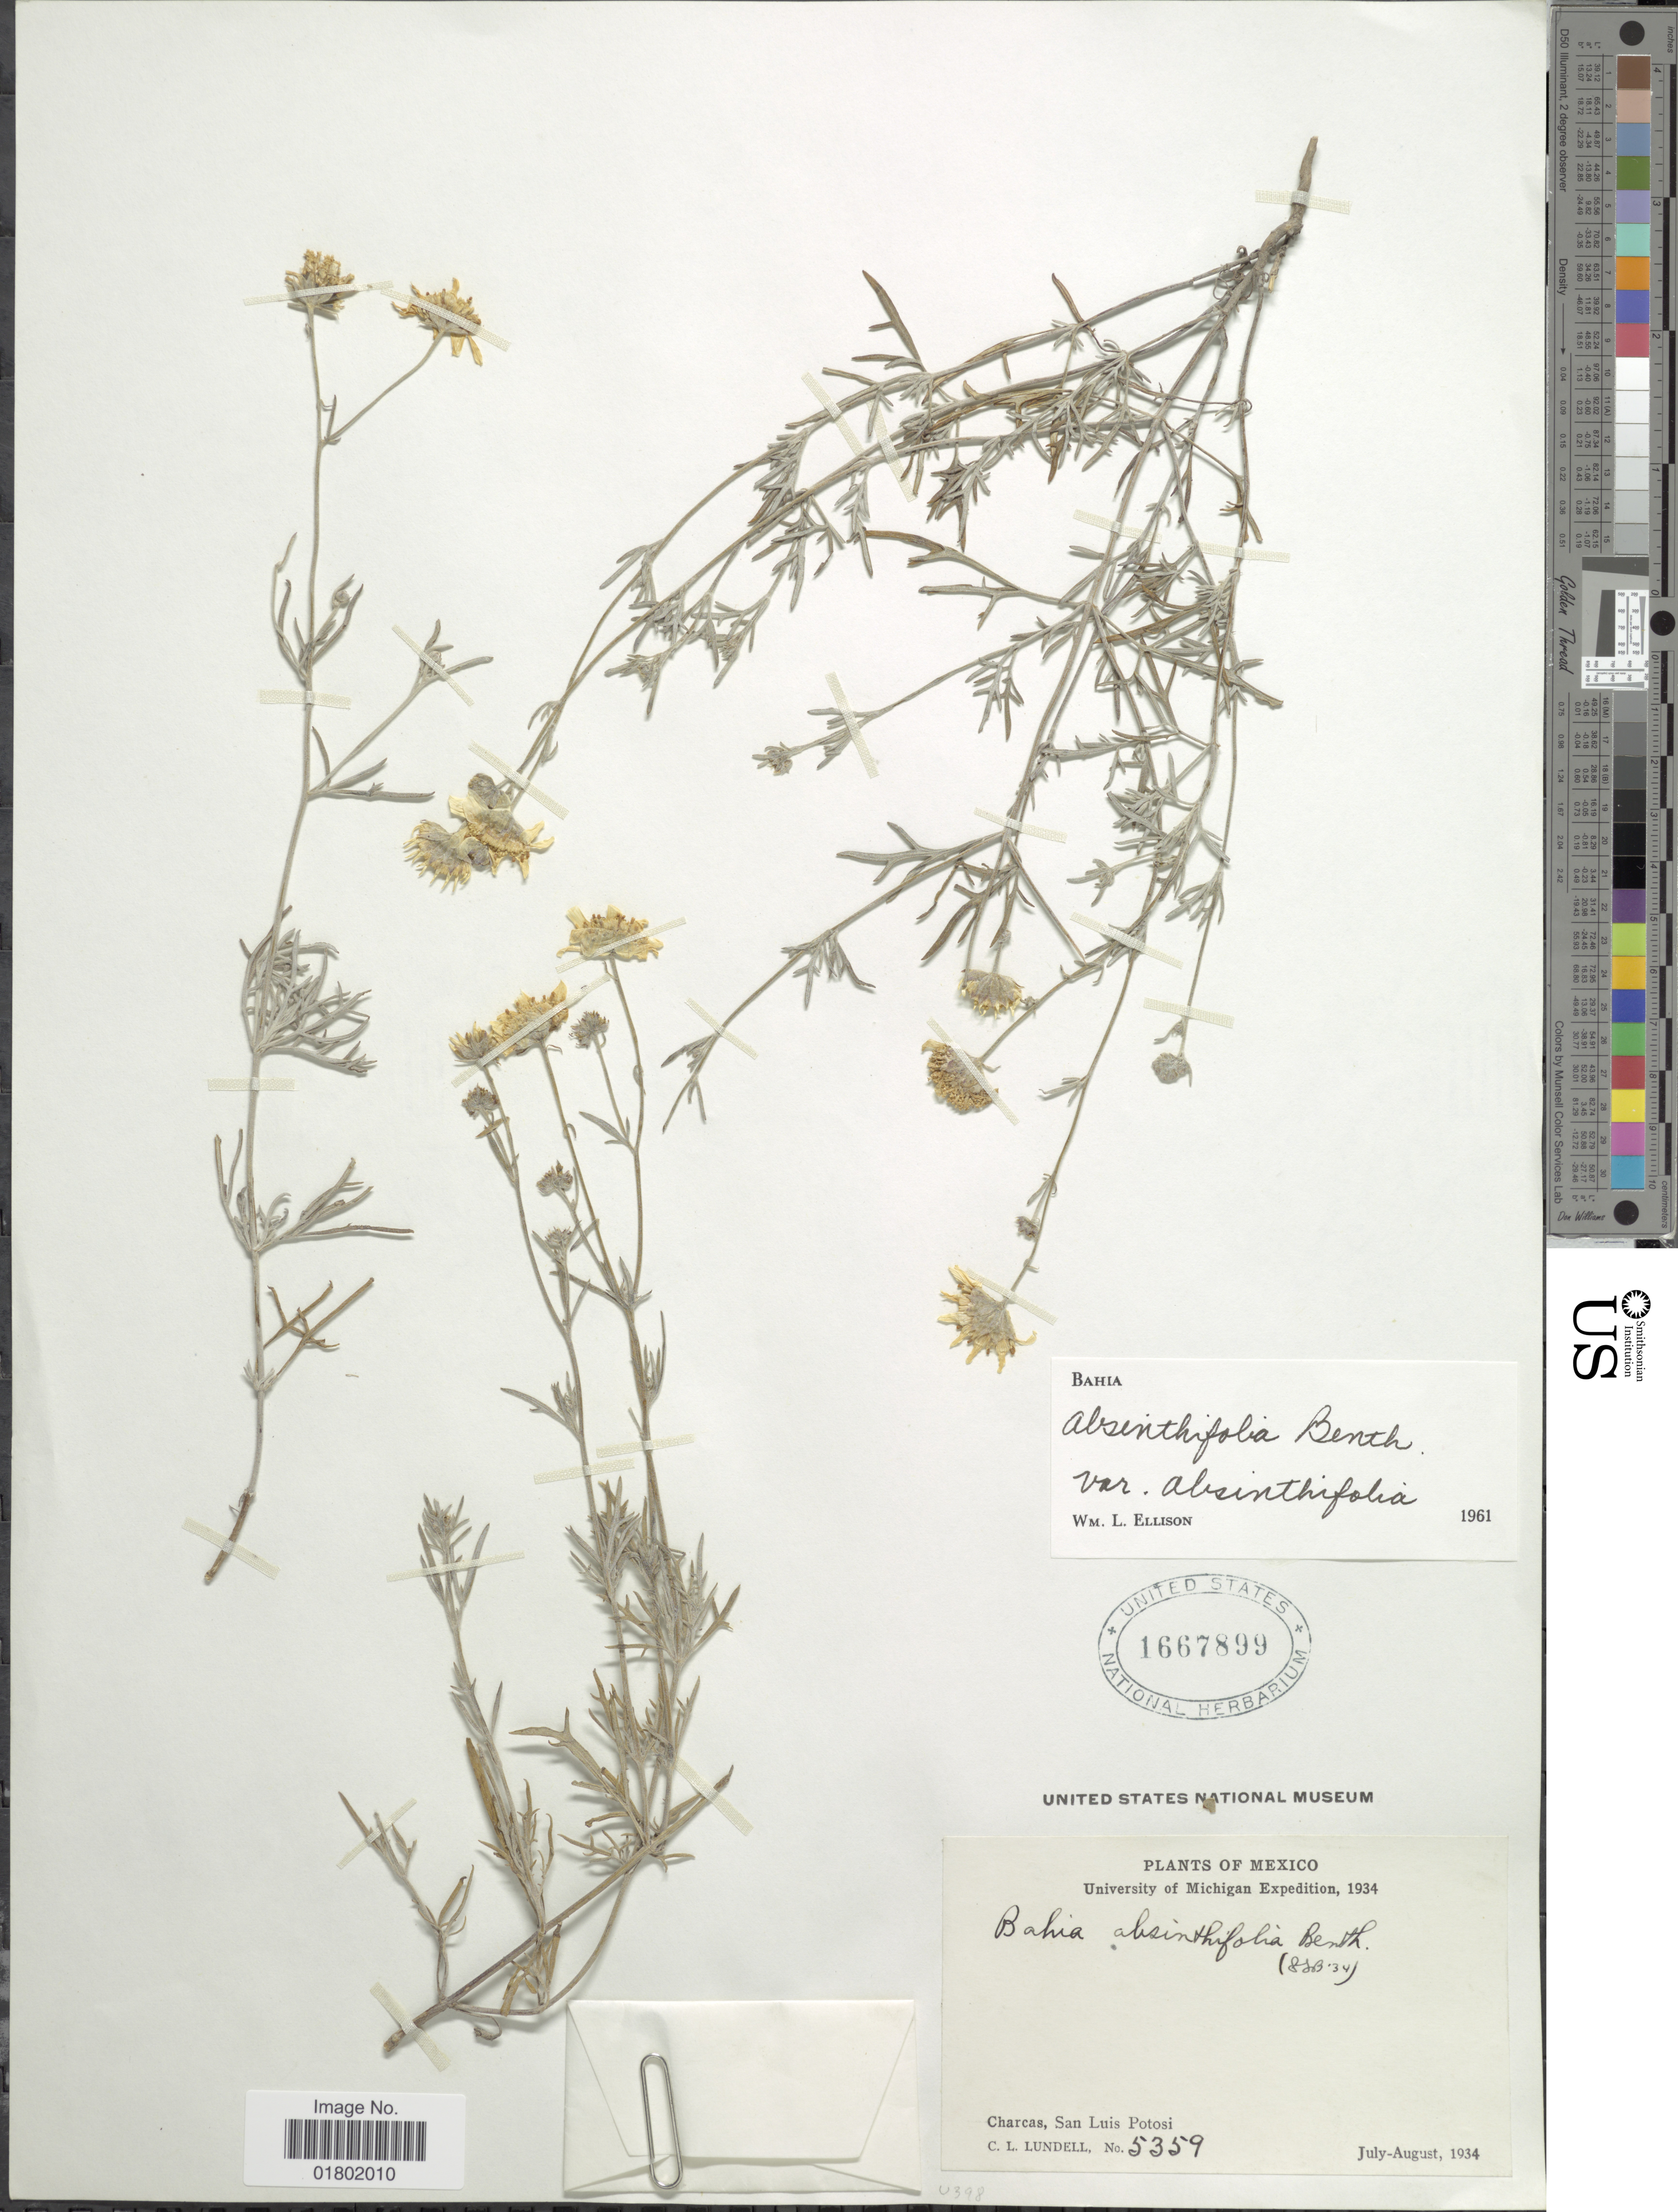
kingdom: Plantae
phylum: Tracheophyta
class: Magnoliopsida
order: Asterales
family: Asteraceae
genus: Bahia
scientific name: Bahia absinthifolia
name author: Benth.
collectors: C. L. Lundell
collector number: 5359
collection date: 1934-07/1934-08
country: Mexico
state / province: San Luis Potosí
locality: Charcas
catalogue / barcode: US 1667899